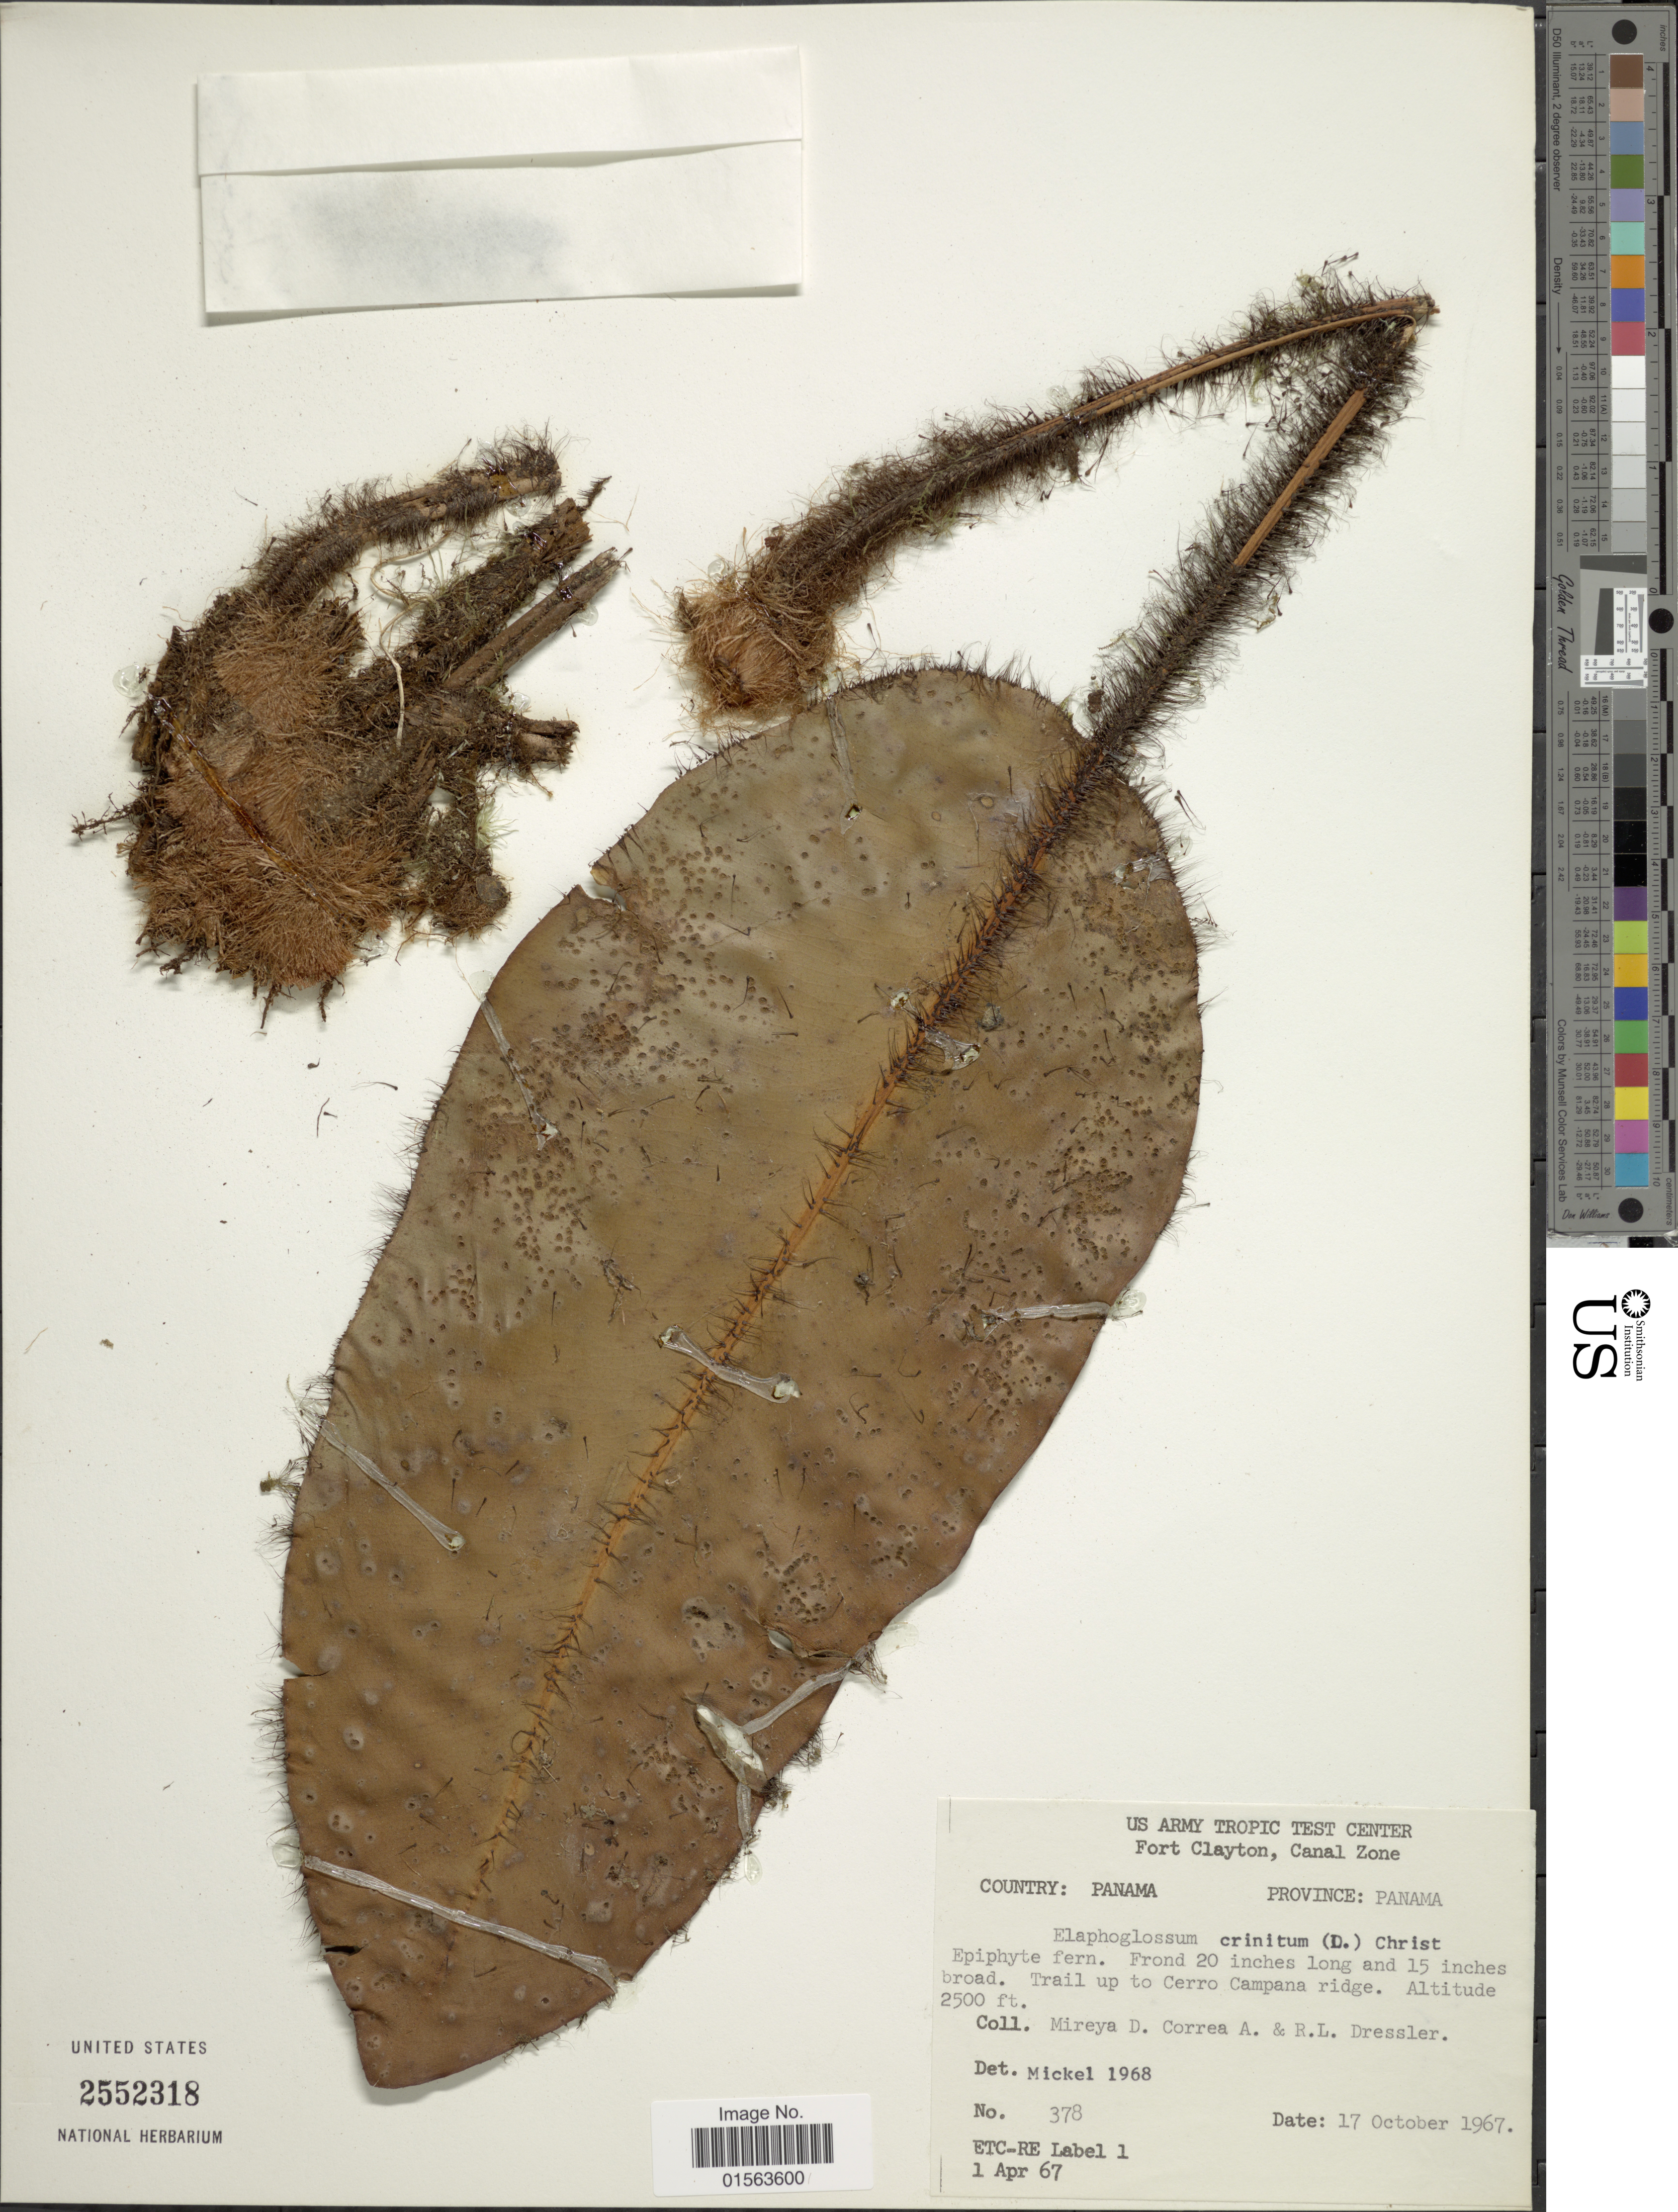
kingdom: Plantae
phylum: Tracheophyta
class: Polypodiopsida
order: Polypodiales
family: Dryopteridaceae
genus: Elaphoglossum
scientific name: Elaphoglossum crinitum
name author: (L.) Christ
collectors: M. D. Corrêa-A. & R. Dressler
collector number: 378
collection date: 1967-10-17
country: Panama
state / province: Panamá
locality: Province Panama, trail up to Cerro Campana ridge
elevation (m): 762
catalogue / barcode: US 2552318